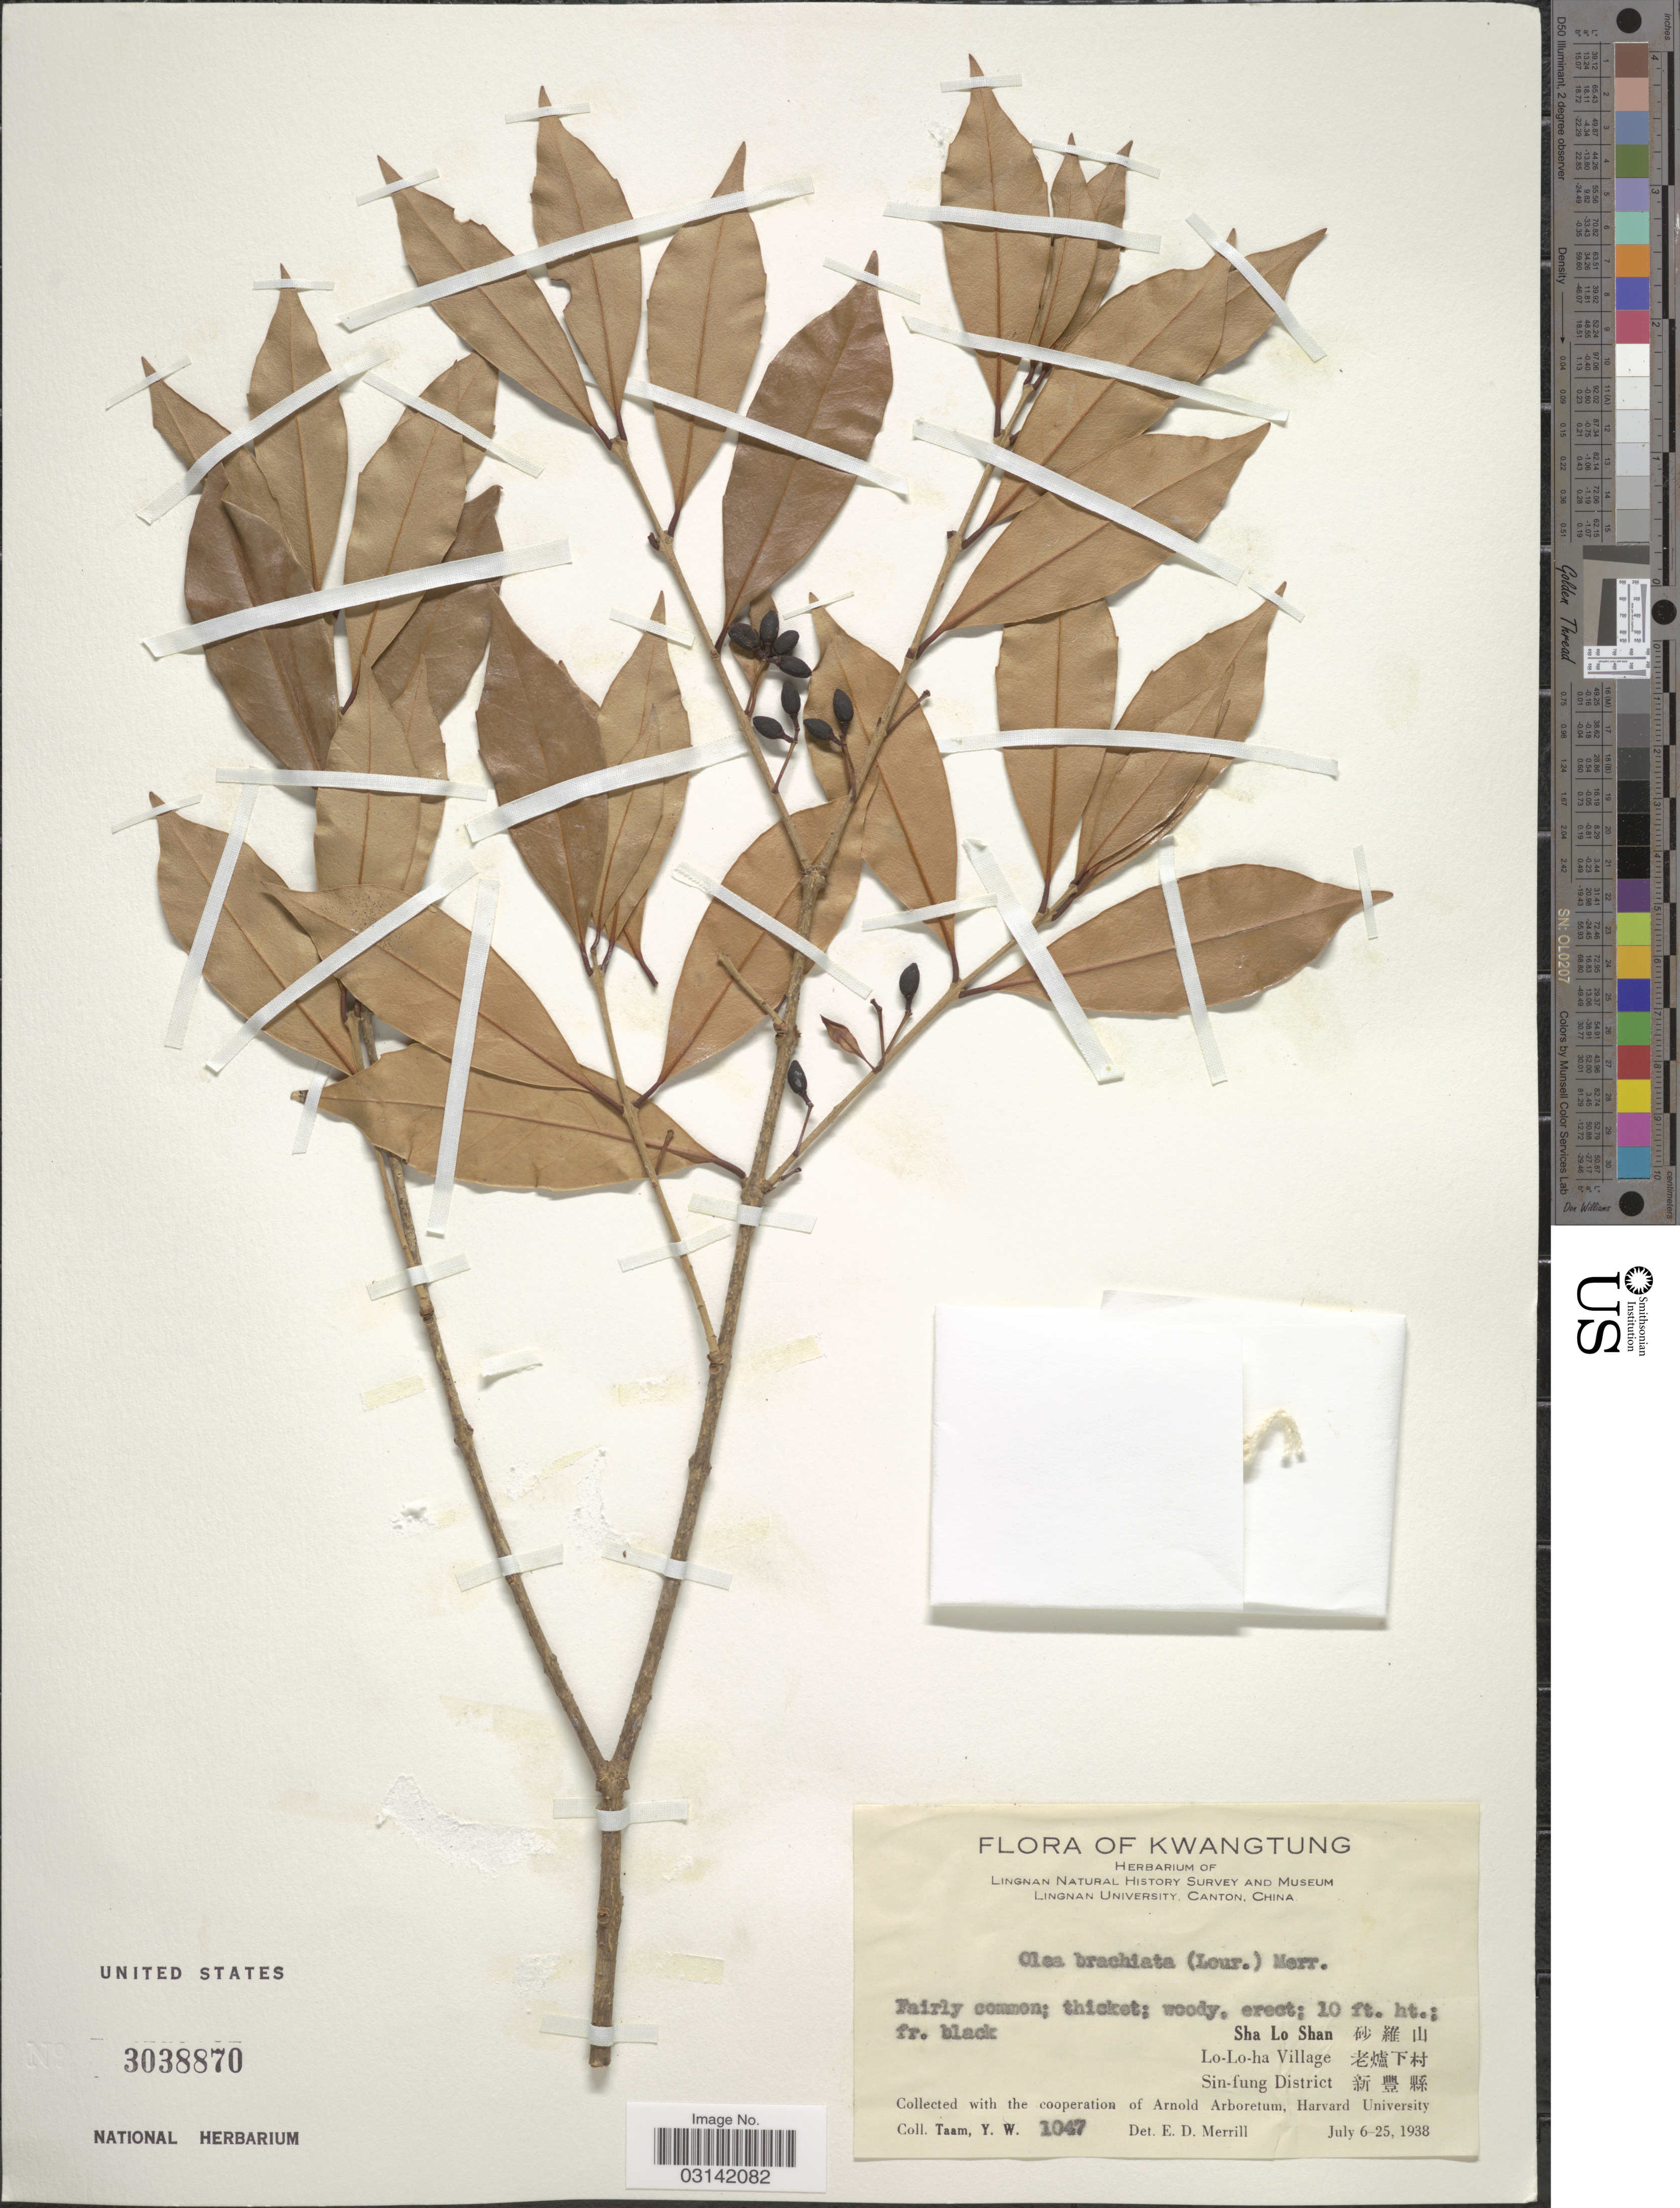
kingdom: Plantae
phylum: Tracheophyta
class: Magnoliopsida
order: Lamiales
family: Oleaceae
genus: Tetrapilus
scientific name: Tetrapilus brachiatus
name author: Lour.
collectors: Y. W. Taam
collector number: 1047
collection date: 1938-07-06/1938-07-25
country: China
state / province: Guangdong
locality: Kwangtung, Sha Lo Shan X, Lo-Lo-ha Village X, Sin-fung District X.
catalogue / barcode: US 3038870